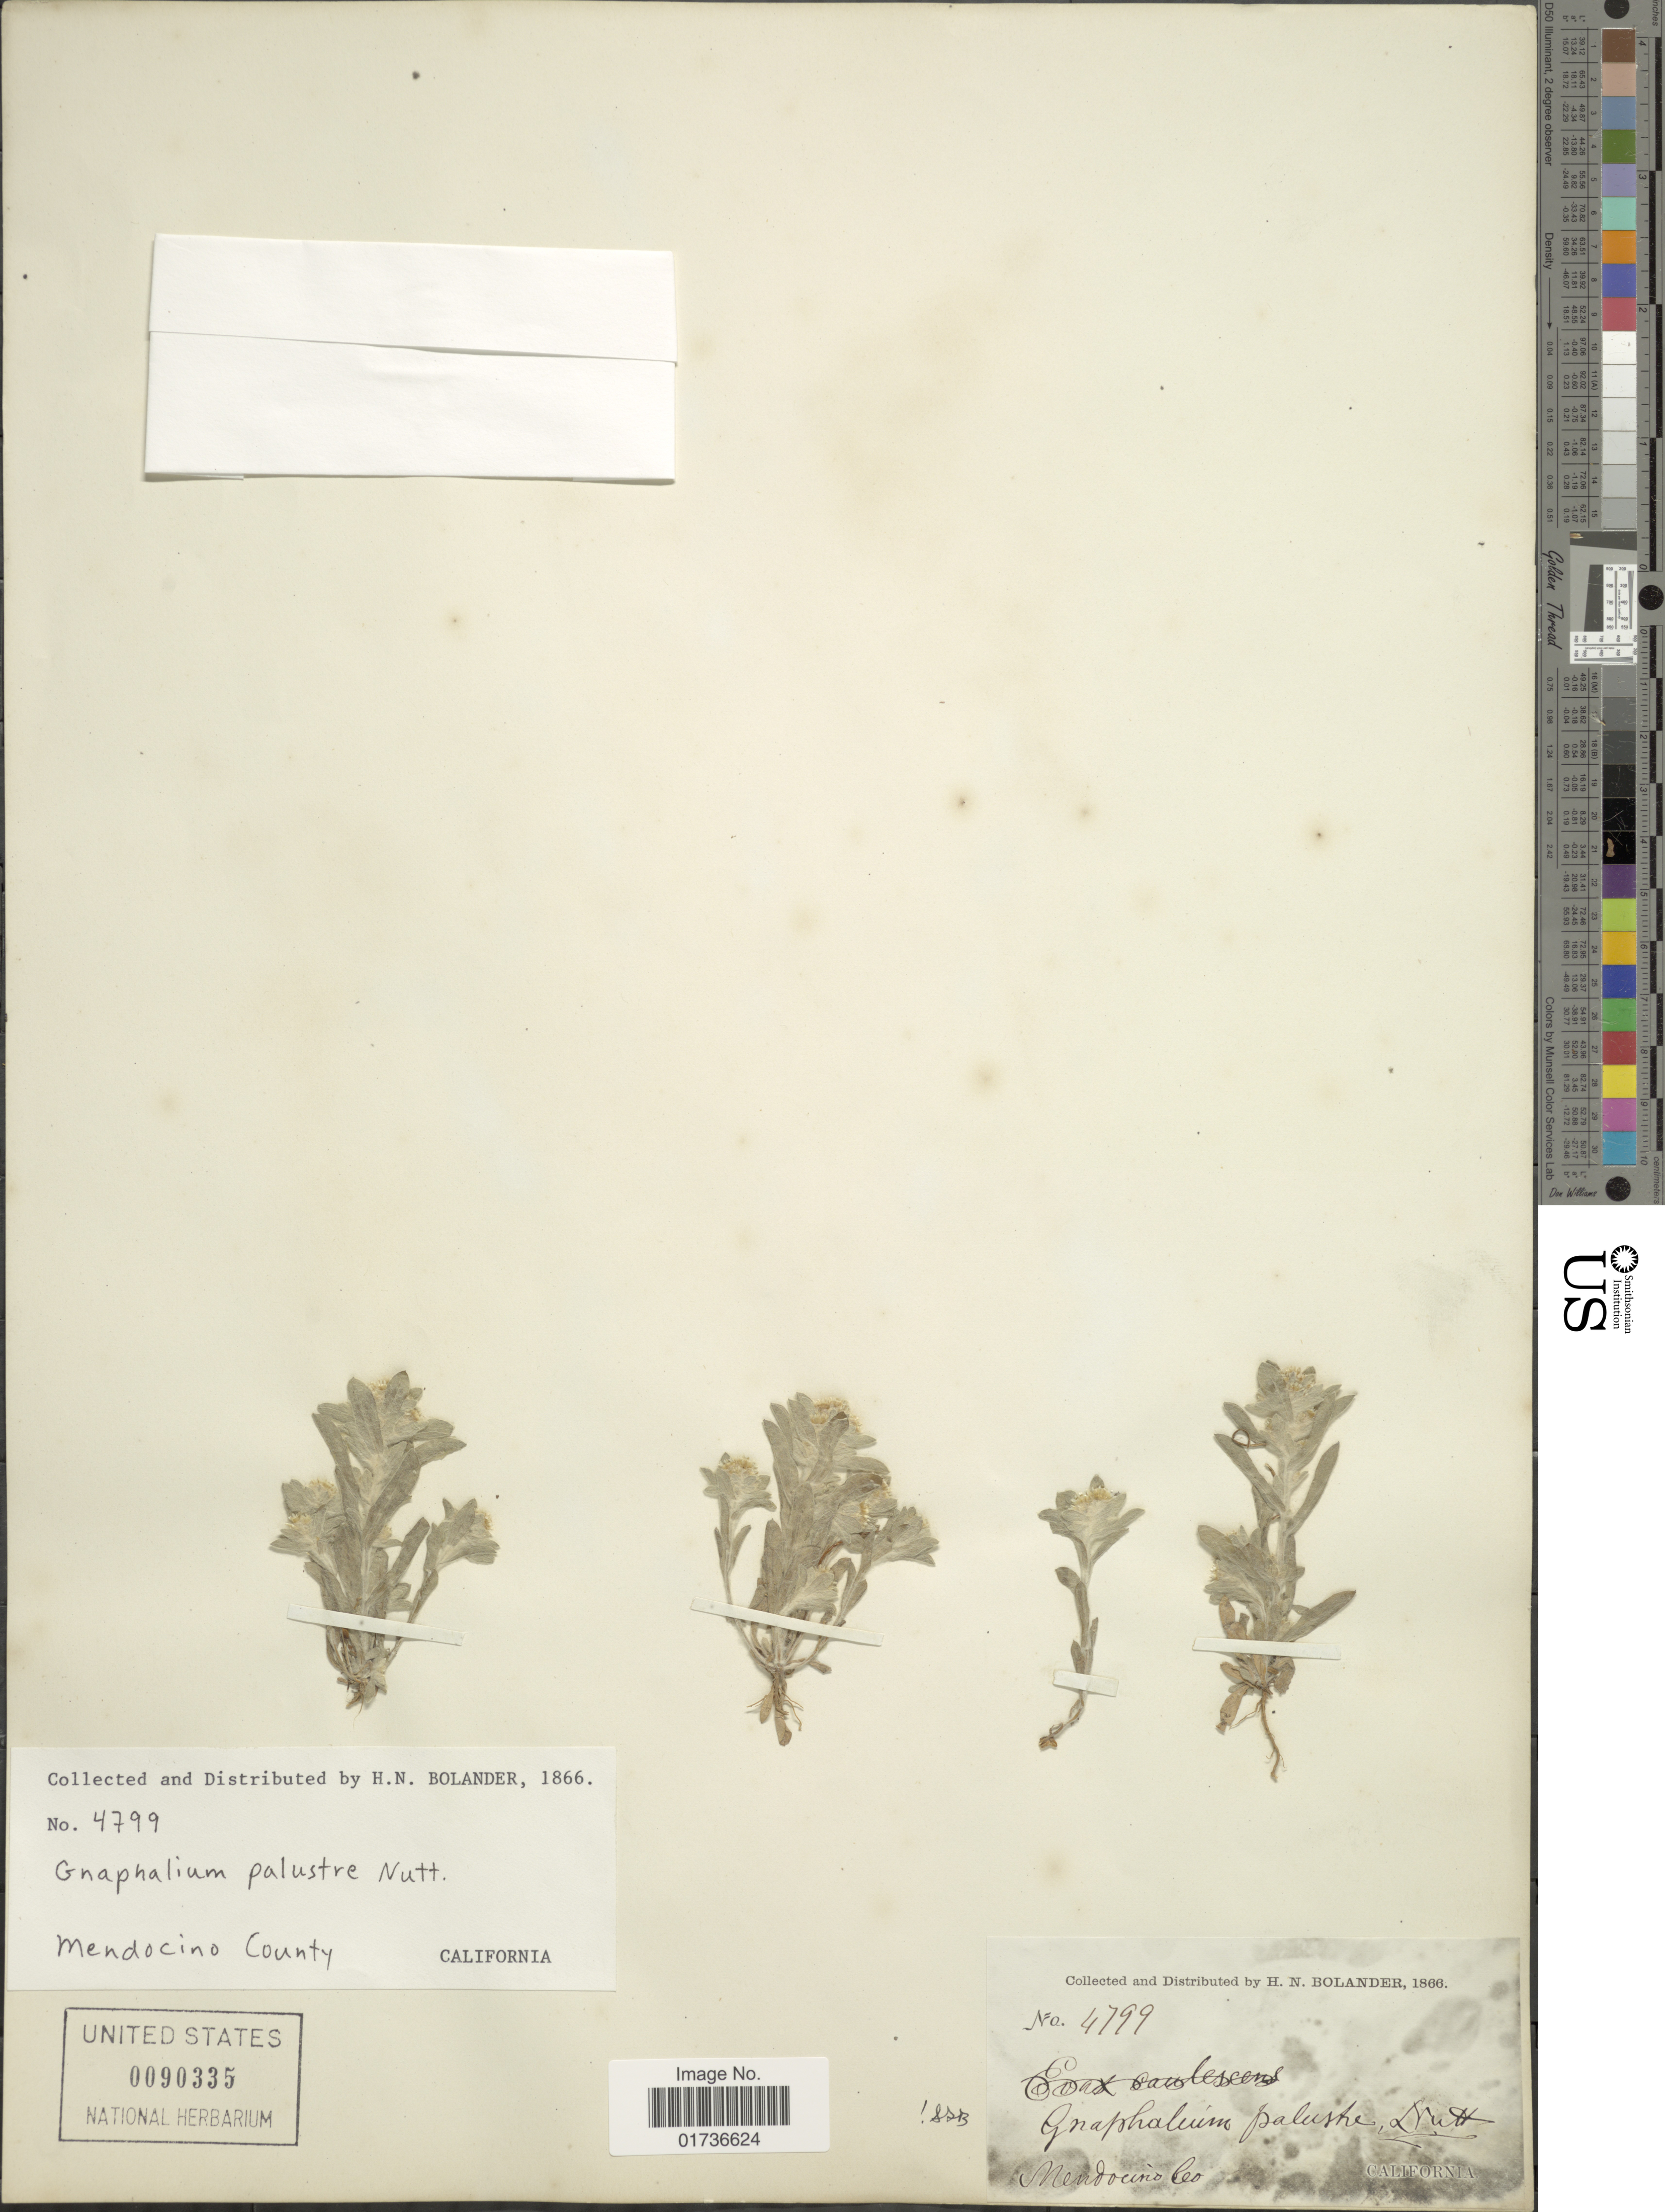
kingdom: Plantae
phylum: Tracheophyta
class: Magnoliopsida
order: Asterales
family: Asteraceae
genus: Gnaphalium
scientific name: Gnaphalium palustre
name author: Nutt.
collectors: H. Bolander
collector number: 4799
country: United States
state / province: California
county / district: Mendocino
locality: Mendocino Co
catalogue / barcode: US 90335